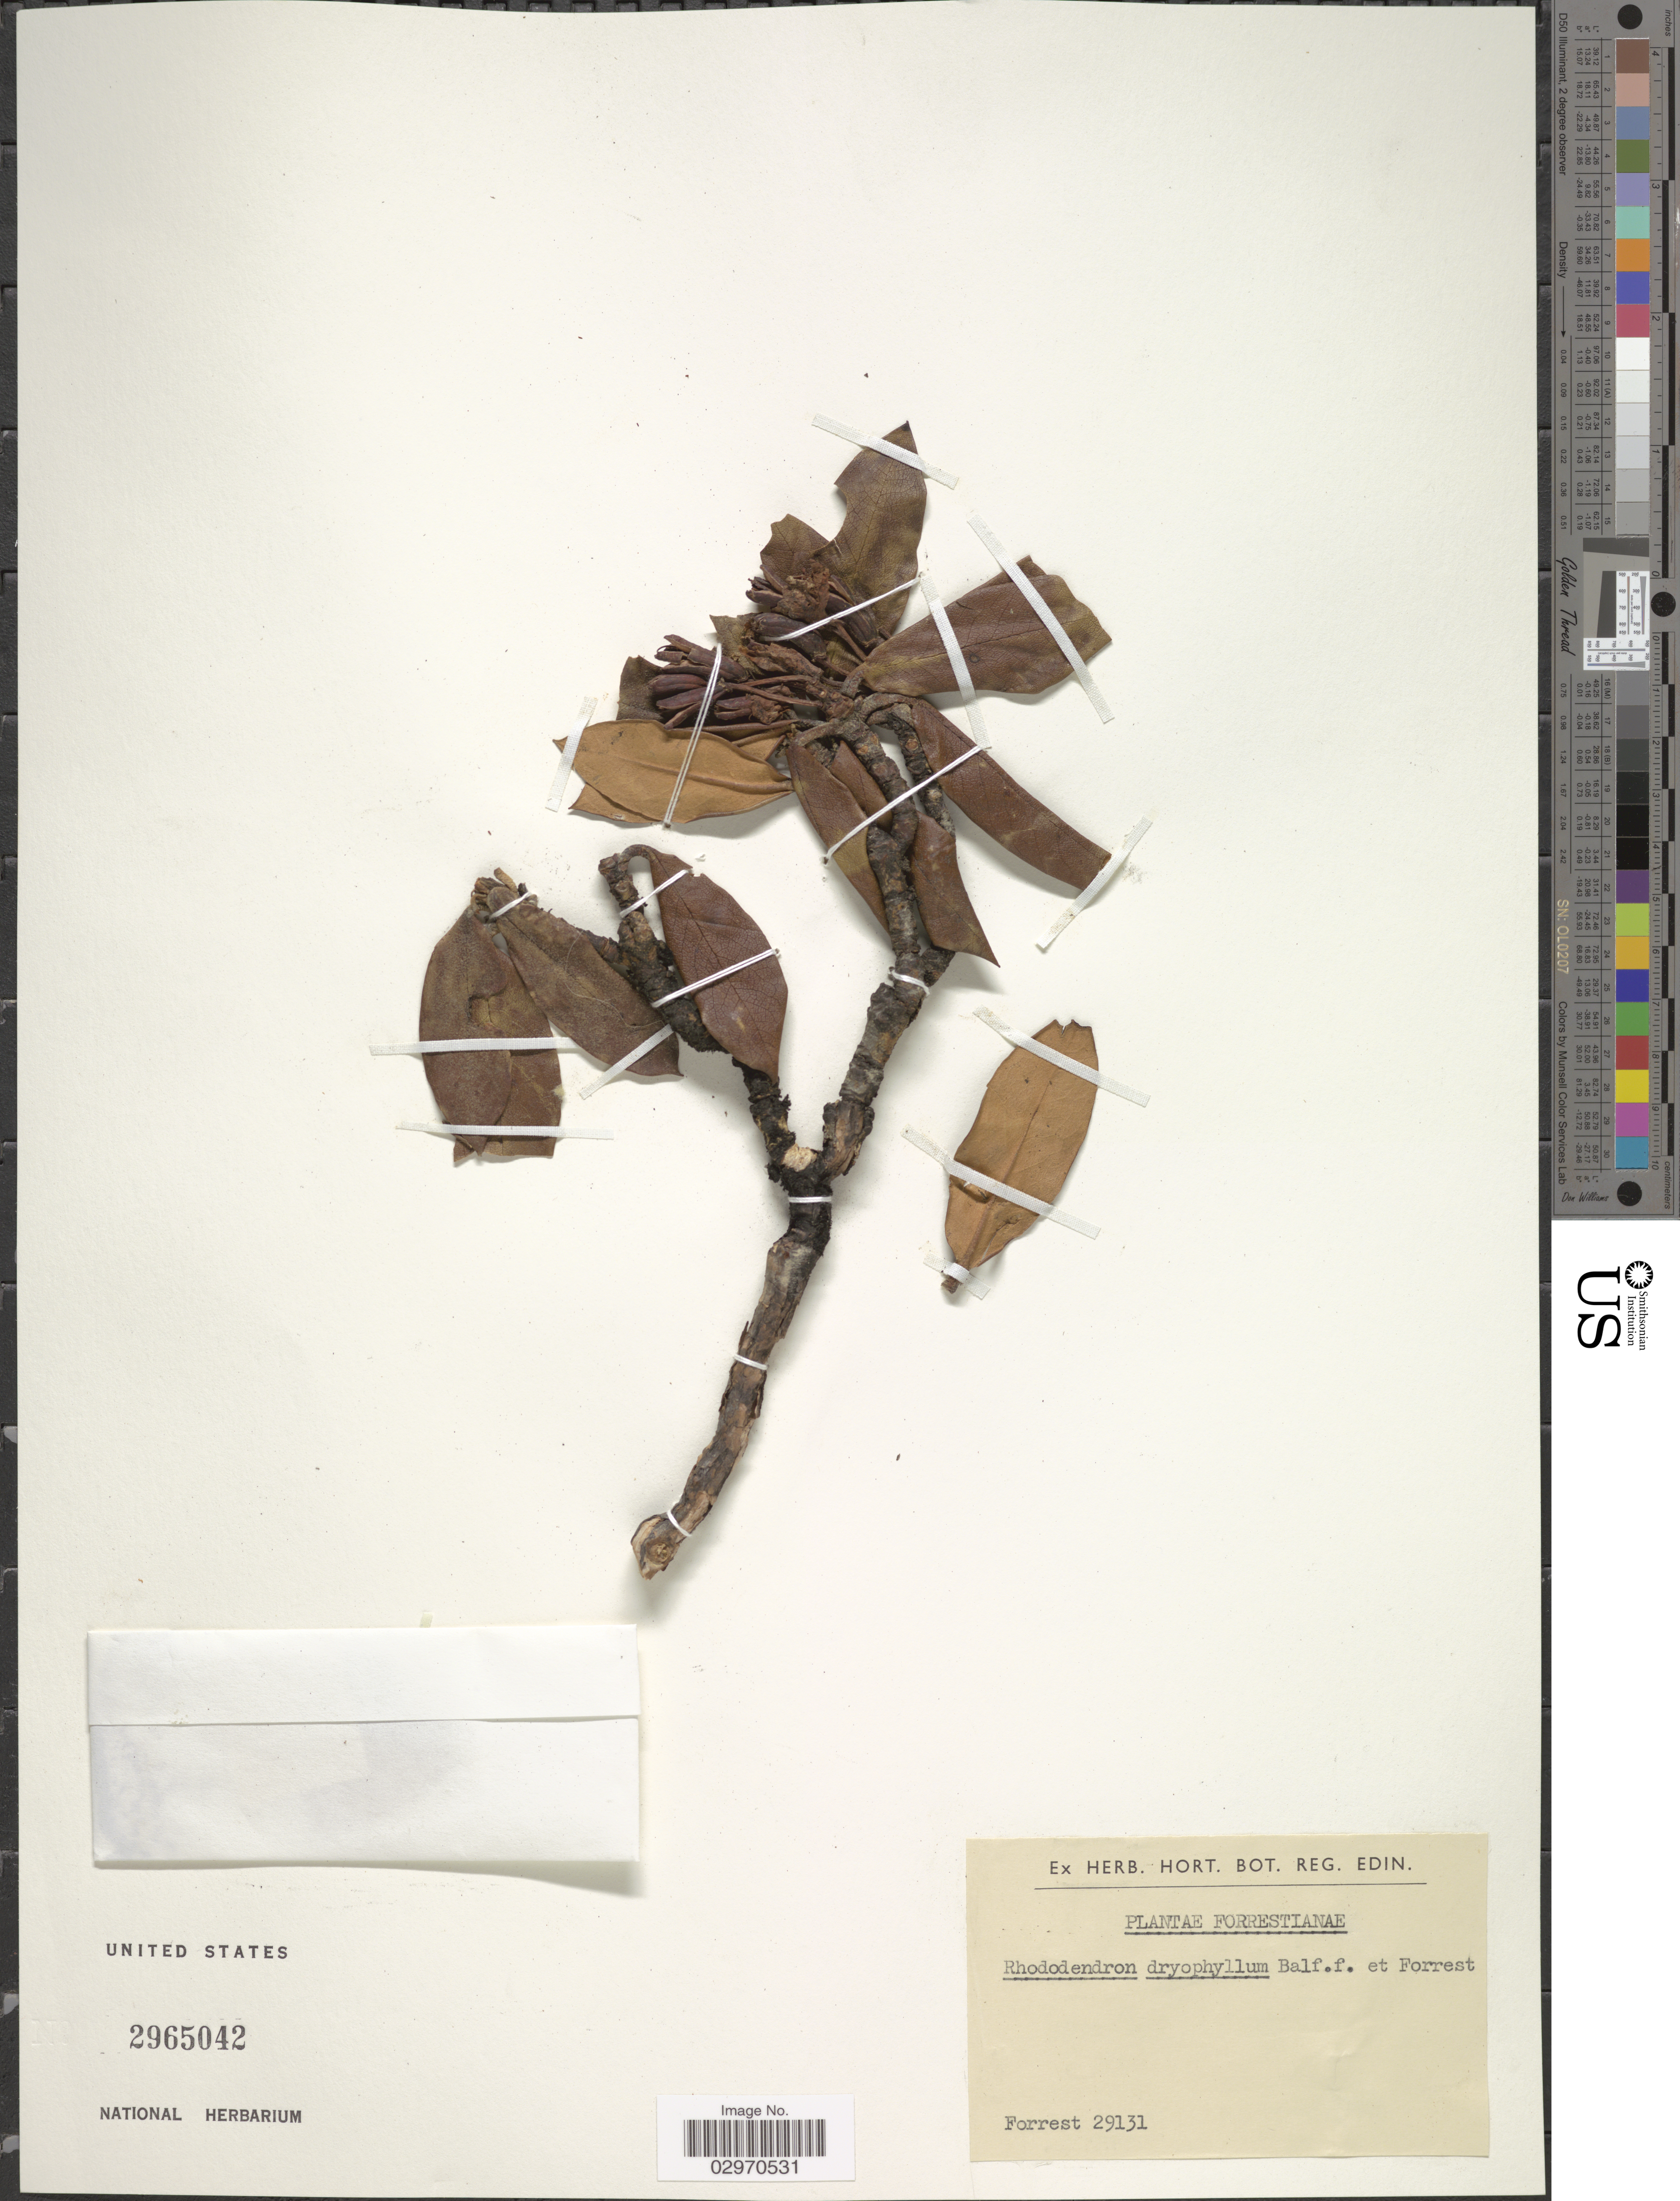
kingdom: Plantae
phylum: Tracheophyta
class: Magnoliopsida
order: Ericales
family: Ericaceae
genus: Rhododendron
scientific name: Rhododendron dryophyllum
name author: Balf. f. & Forrest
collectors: -. Forrest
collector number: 29131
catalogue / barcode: US 2965042